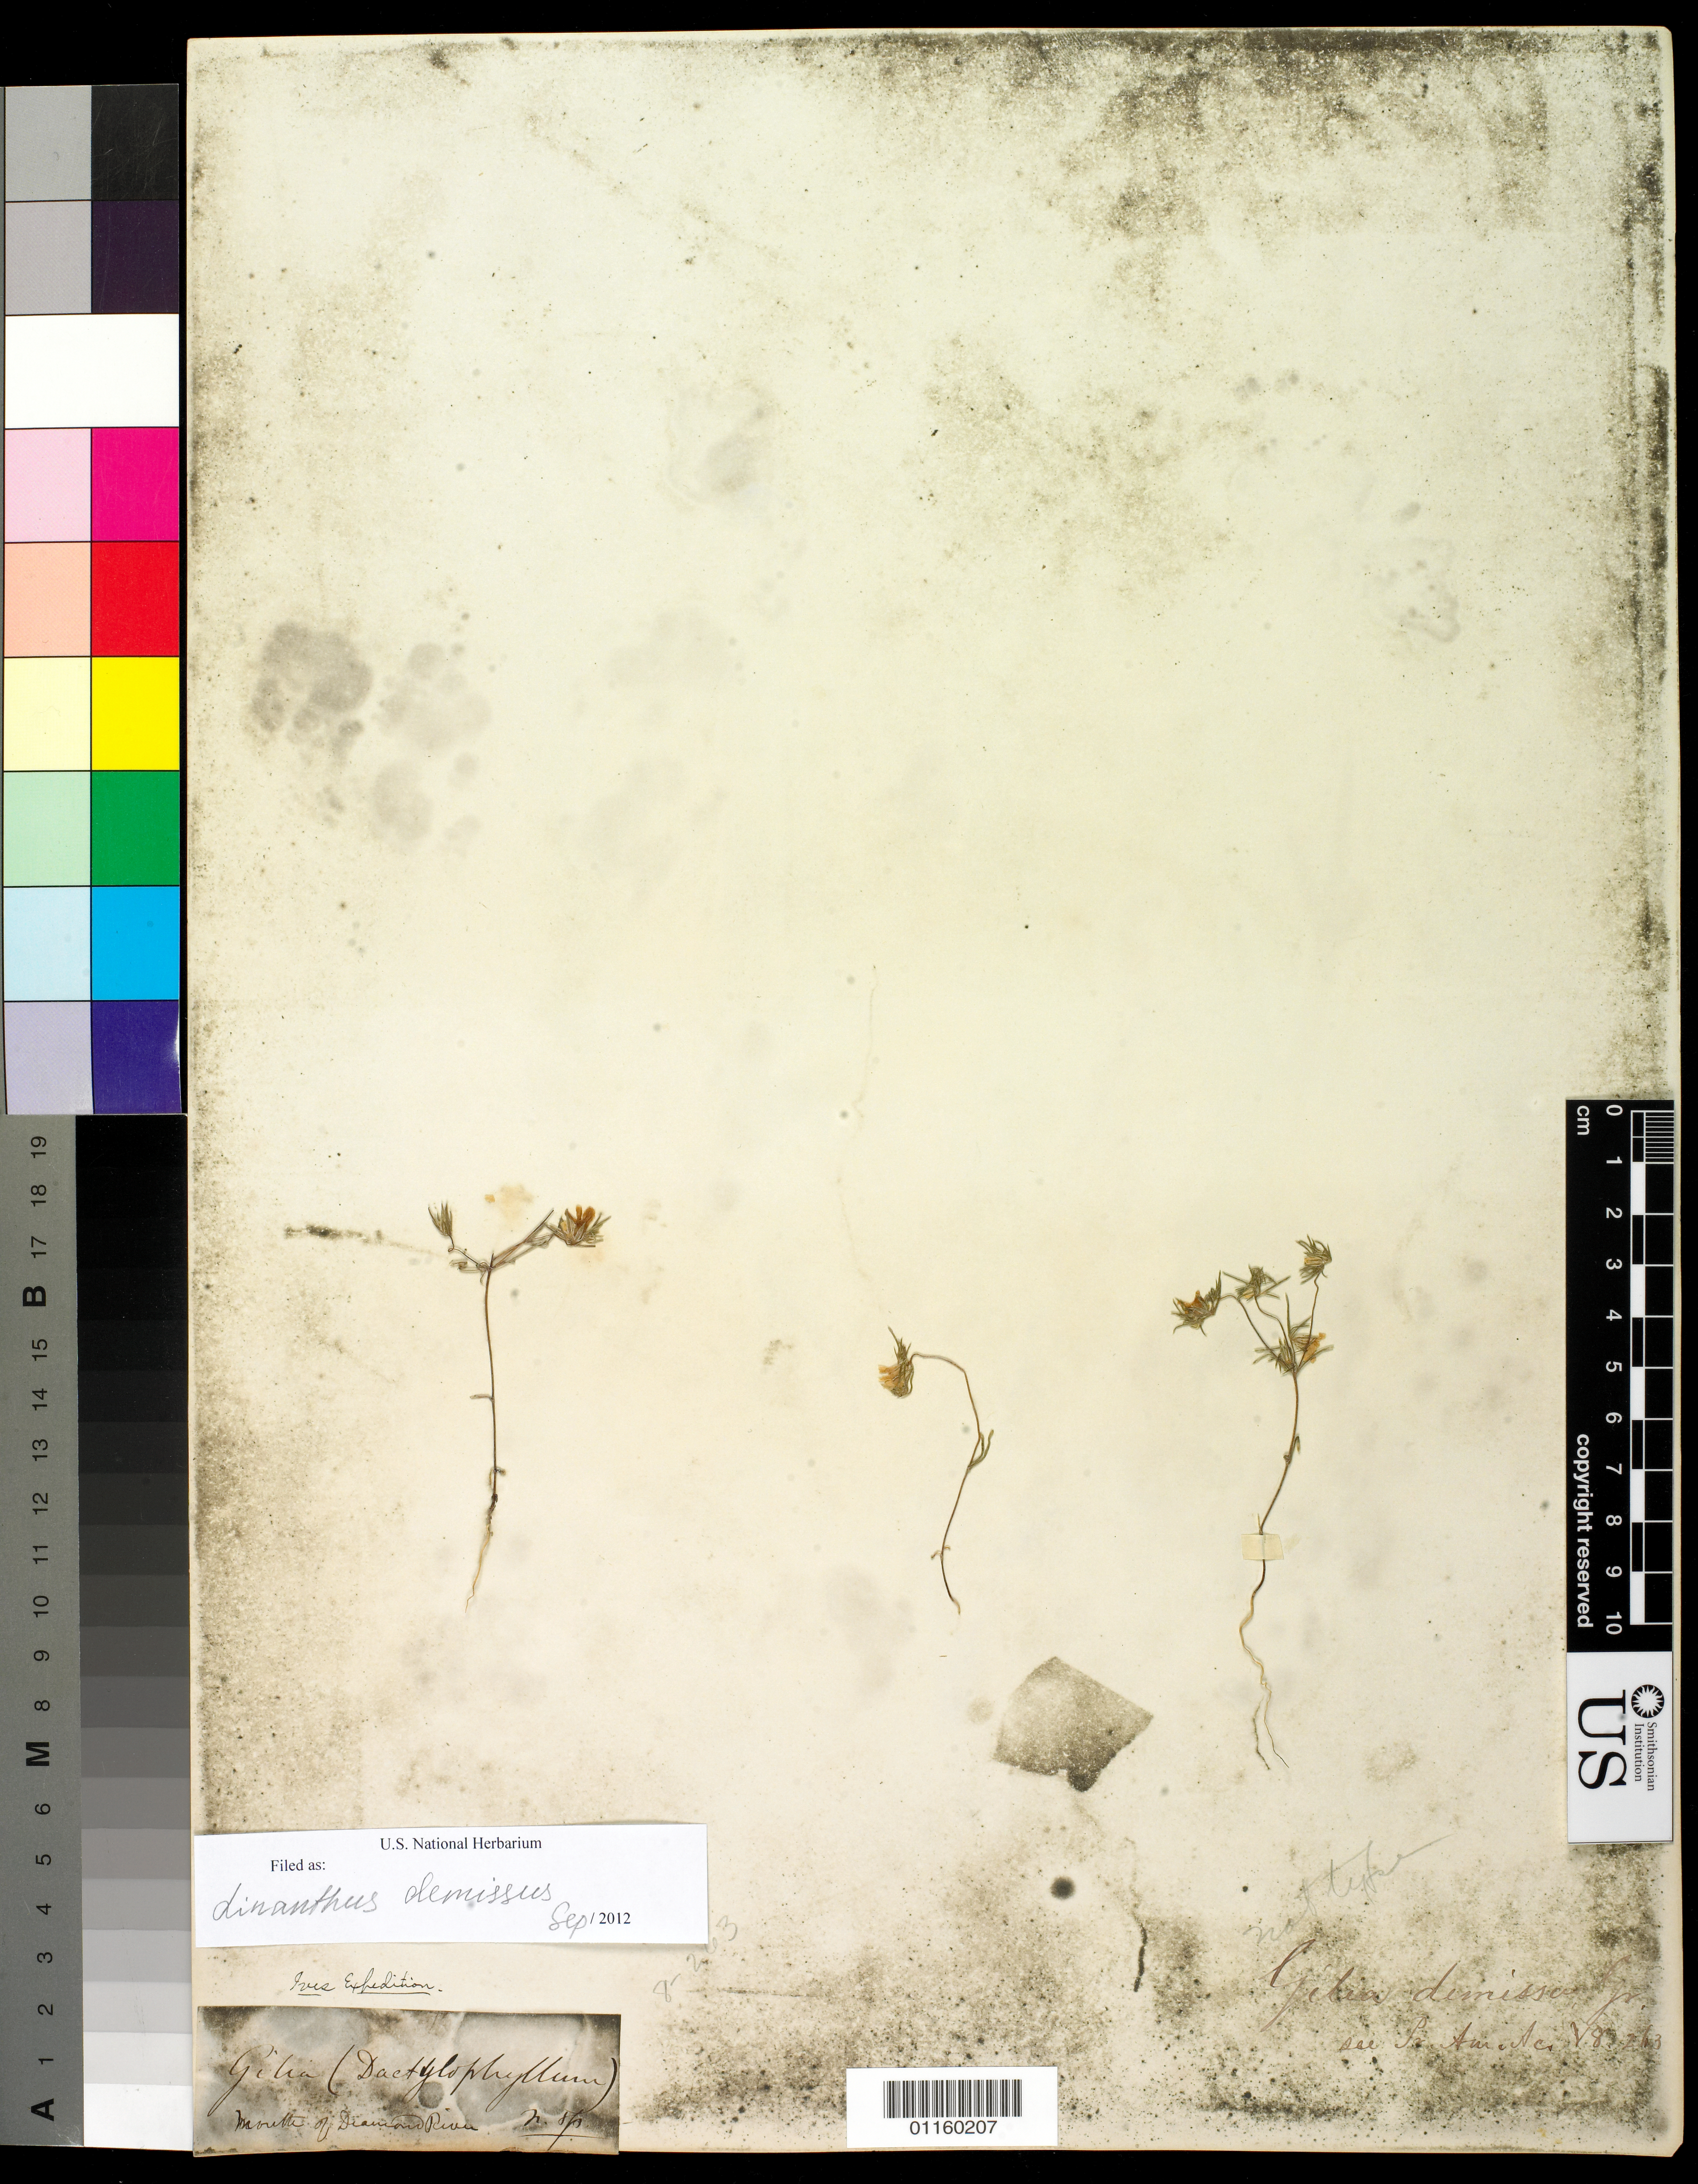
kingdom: Plantae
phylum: Tracheophyta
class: Magnoliopsida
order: Ericales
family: Polemoniaceae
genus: Linanthus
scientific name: Linanthus demissus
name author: (A. Gray) Greene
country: United States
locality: Mouth of Diamond River